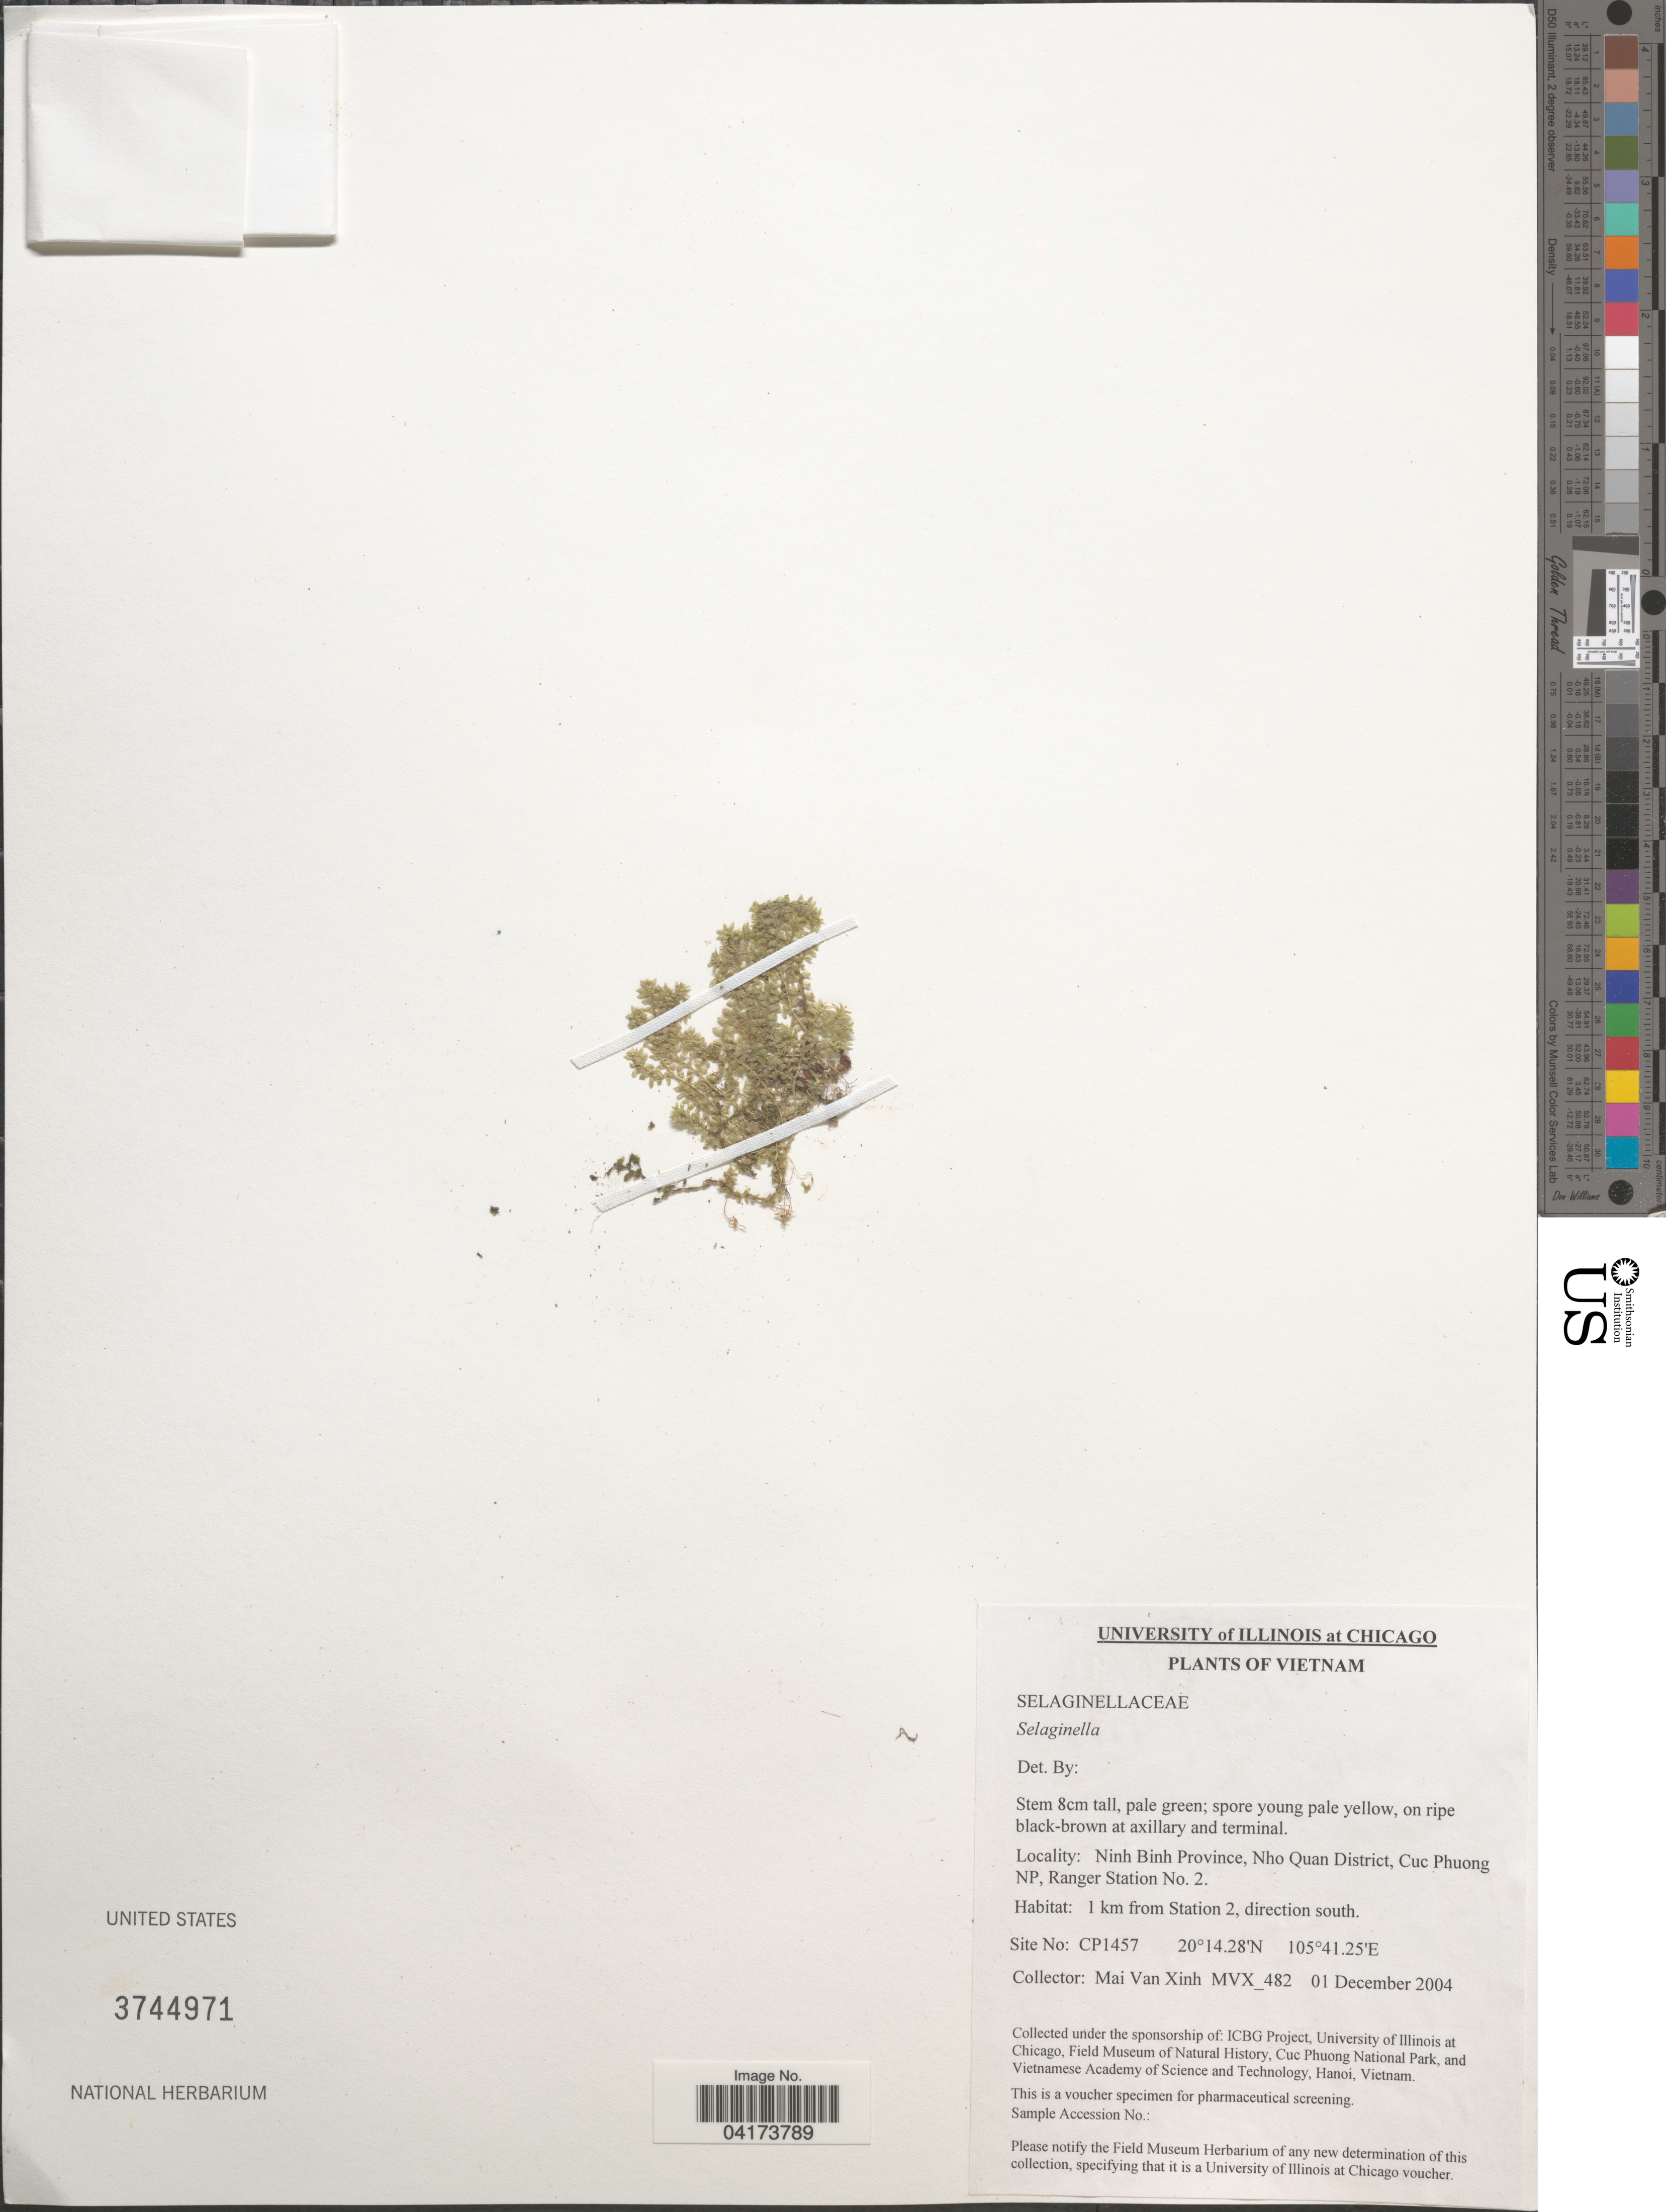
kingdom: Plantae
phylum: Tracheophyta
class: Lycopodiopsida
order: Selaginellales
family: Selaginellaceae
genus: Selaginella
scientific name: Selaginella sp.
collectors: M. Xinh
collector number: MVX482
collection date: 2004-12-01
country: Vietnam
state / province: Ninh Binh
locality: Nho Quan District, Cuc Phuong NP, Ranger Station No. 2. 1 km from Station 2, direction south.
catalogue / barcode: US 3744971